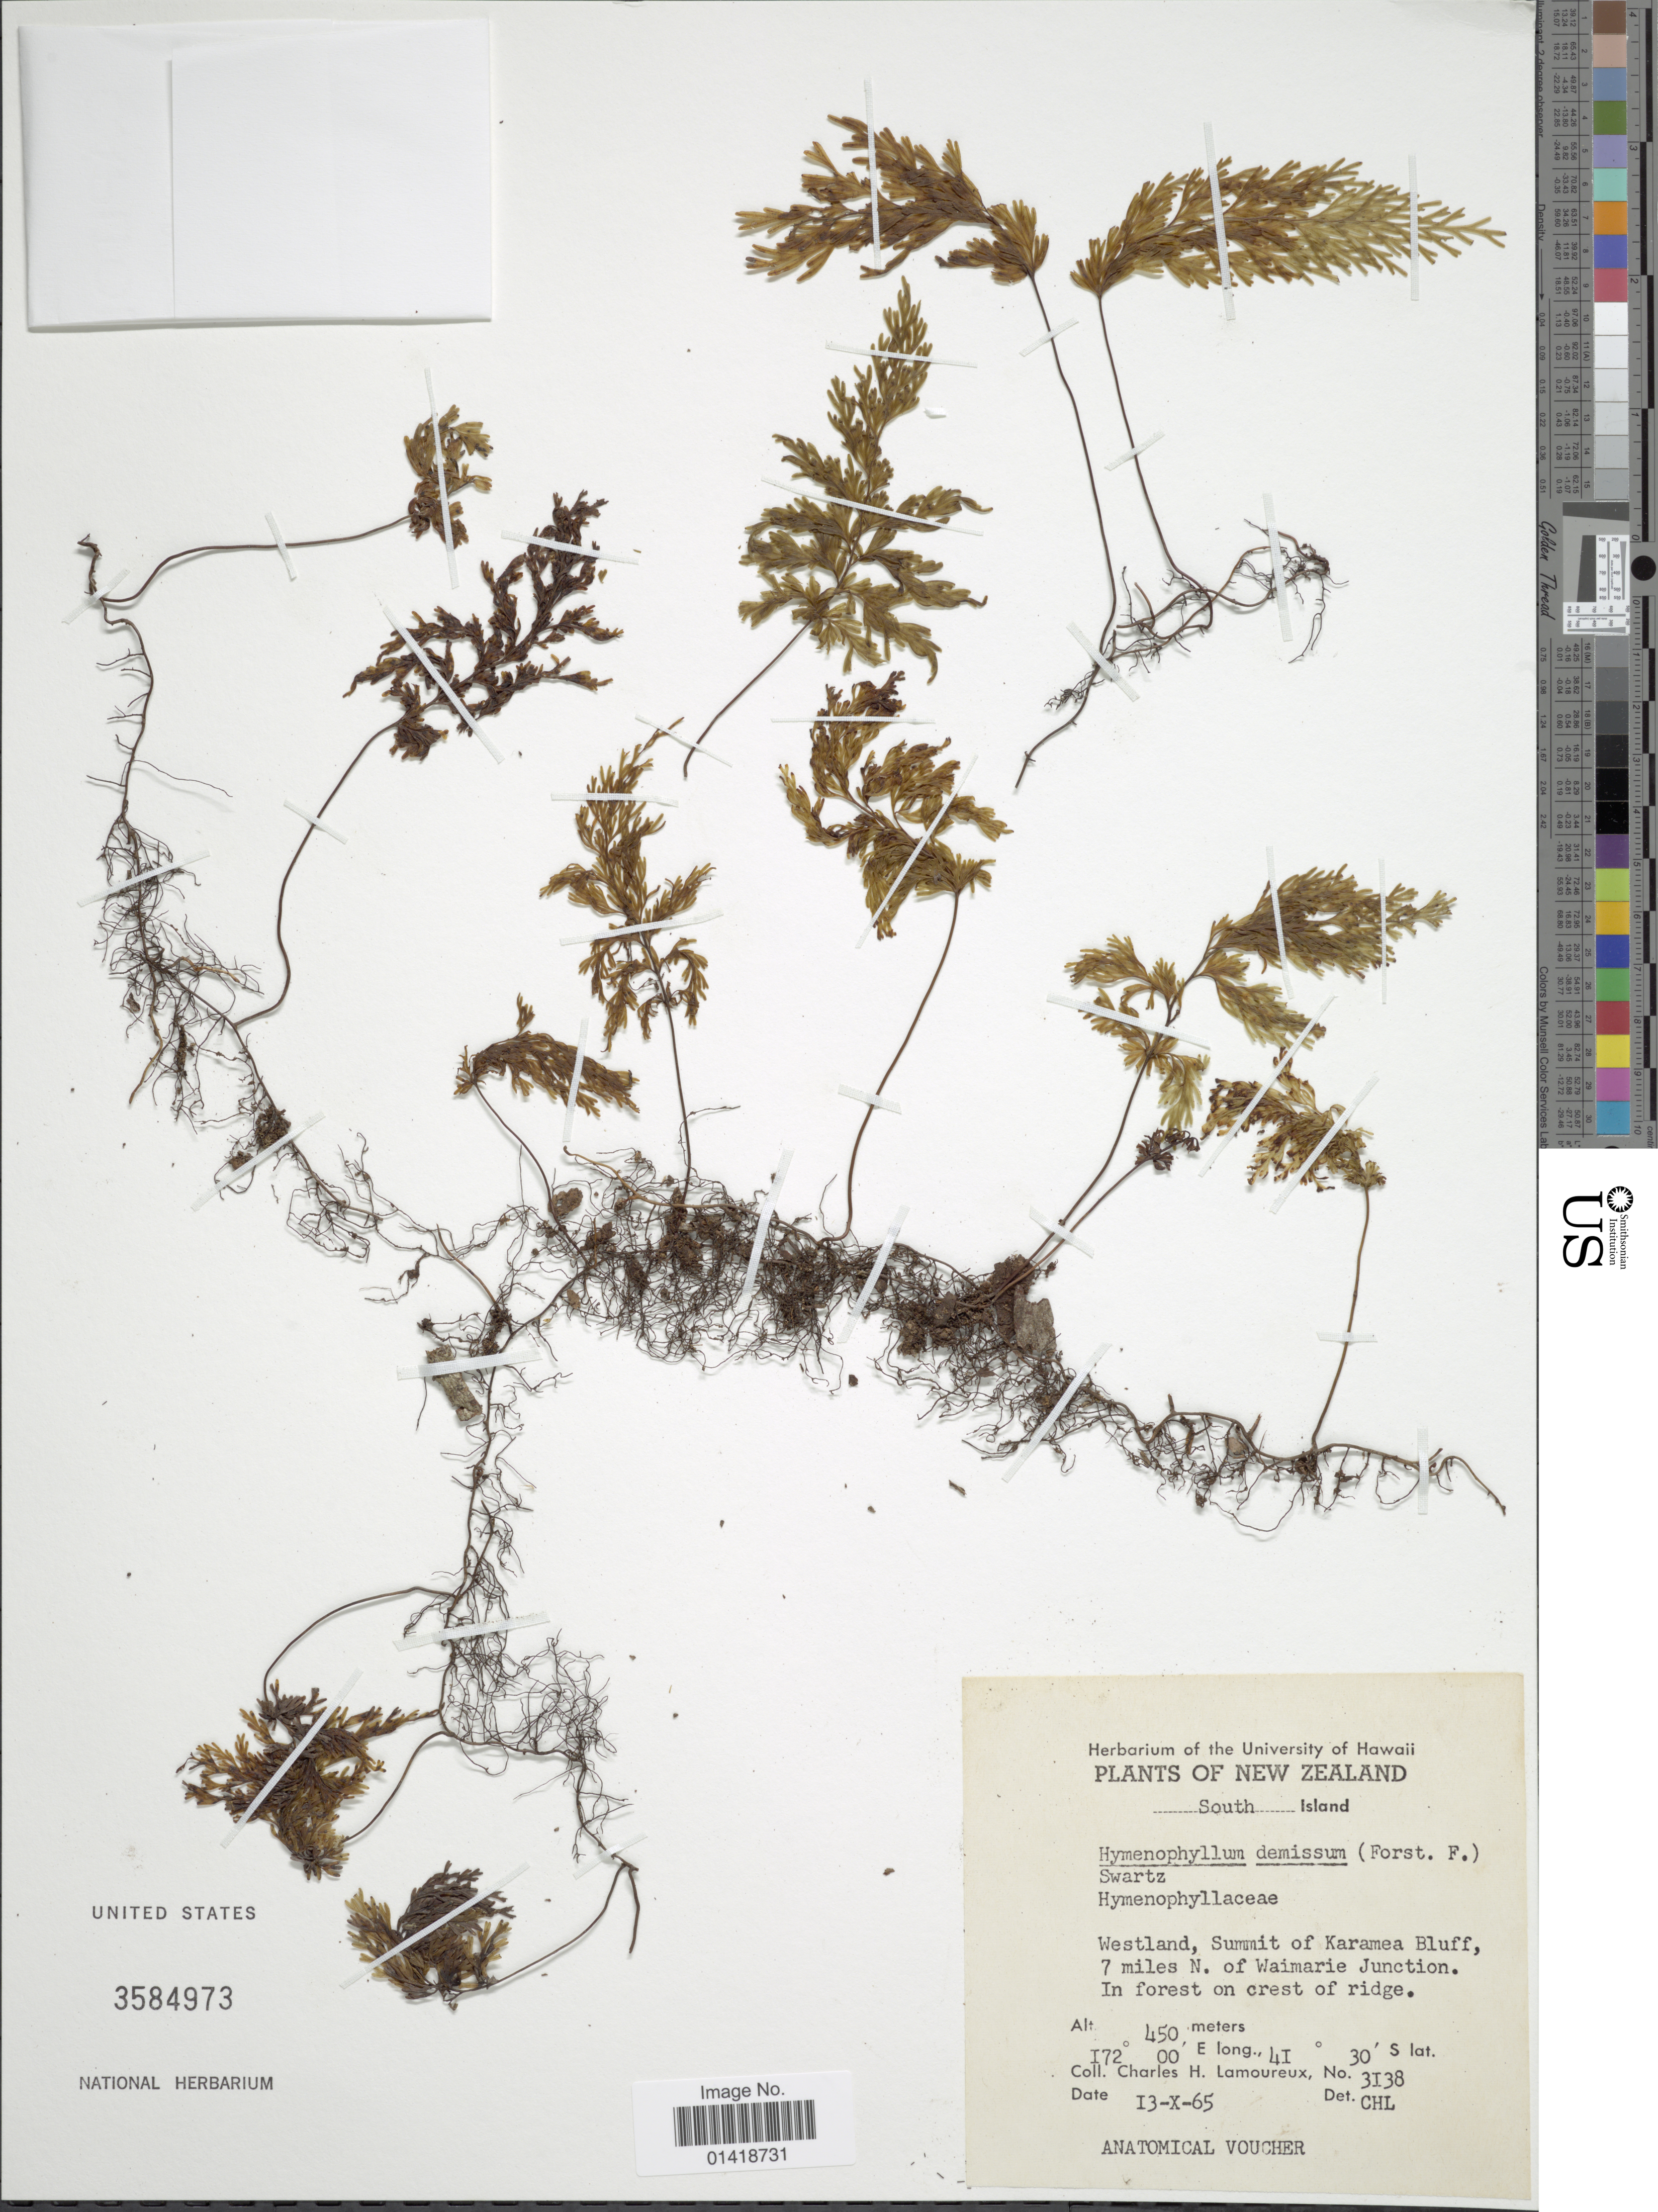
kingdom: Plantae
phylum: Tracheophyta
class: Polypodiopsida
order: Hymenophyllales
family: Hymenophyllaceae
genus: Hymenophyllum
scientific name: Hymenophyllum demissum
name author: Sw.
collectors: C. H. Lamoureux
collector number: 3138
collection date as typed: Transcribed d/m/y: 13/10/65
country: New Zealand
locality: South Island. Westland, Summit of Karamea Bluff. 7 miles N. Of Waimarie Junction. In forest on crest of ridge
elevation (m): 450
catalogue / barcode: US 3584973